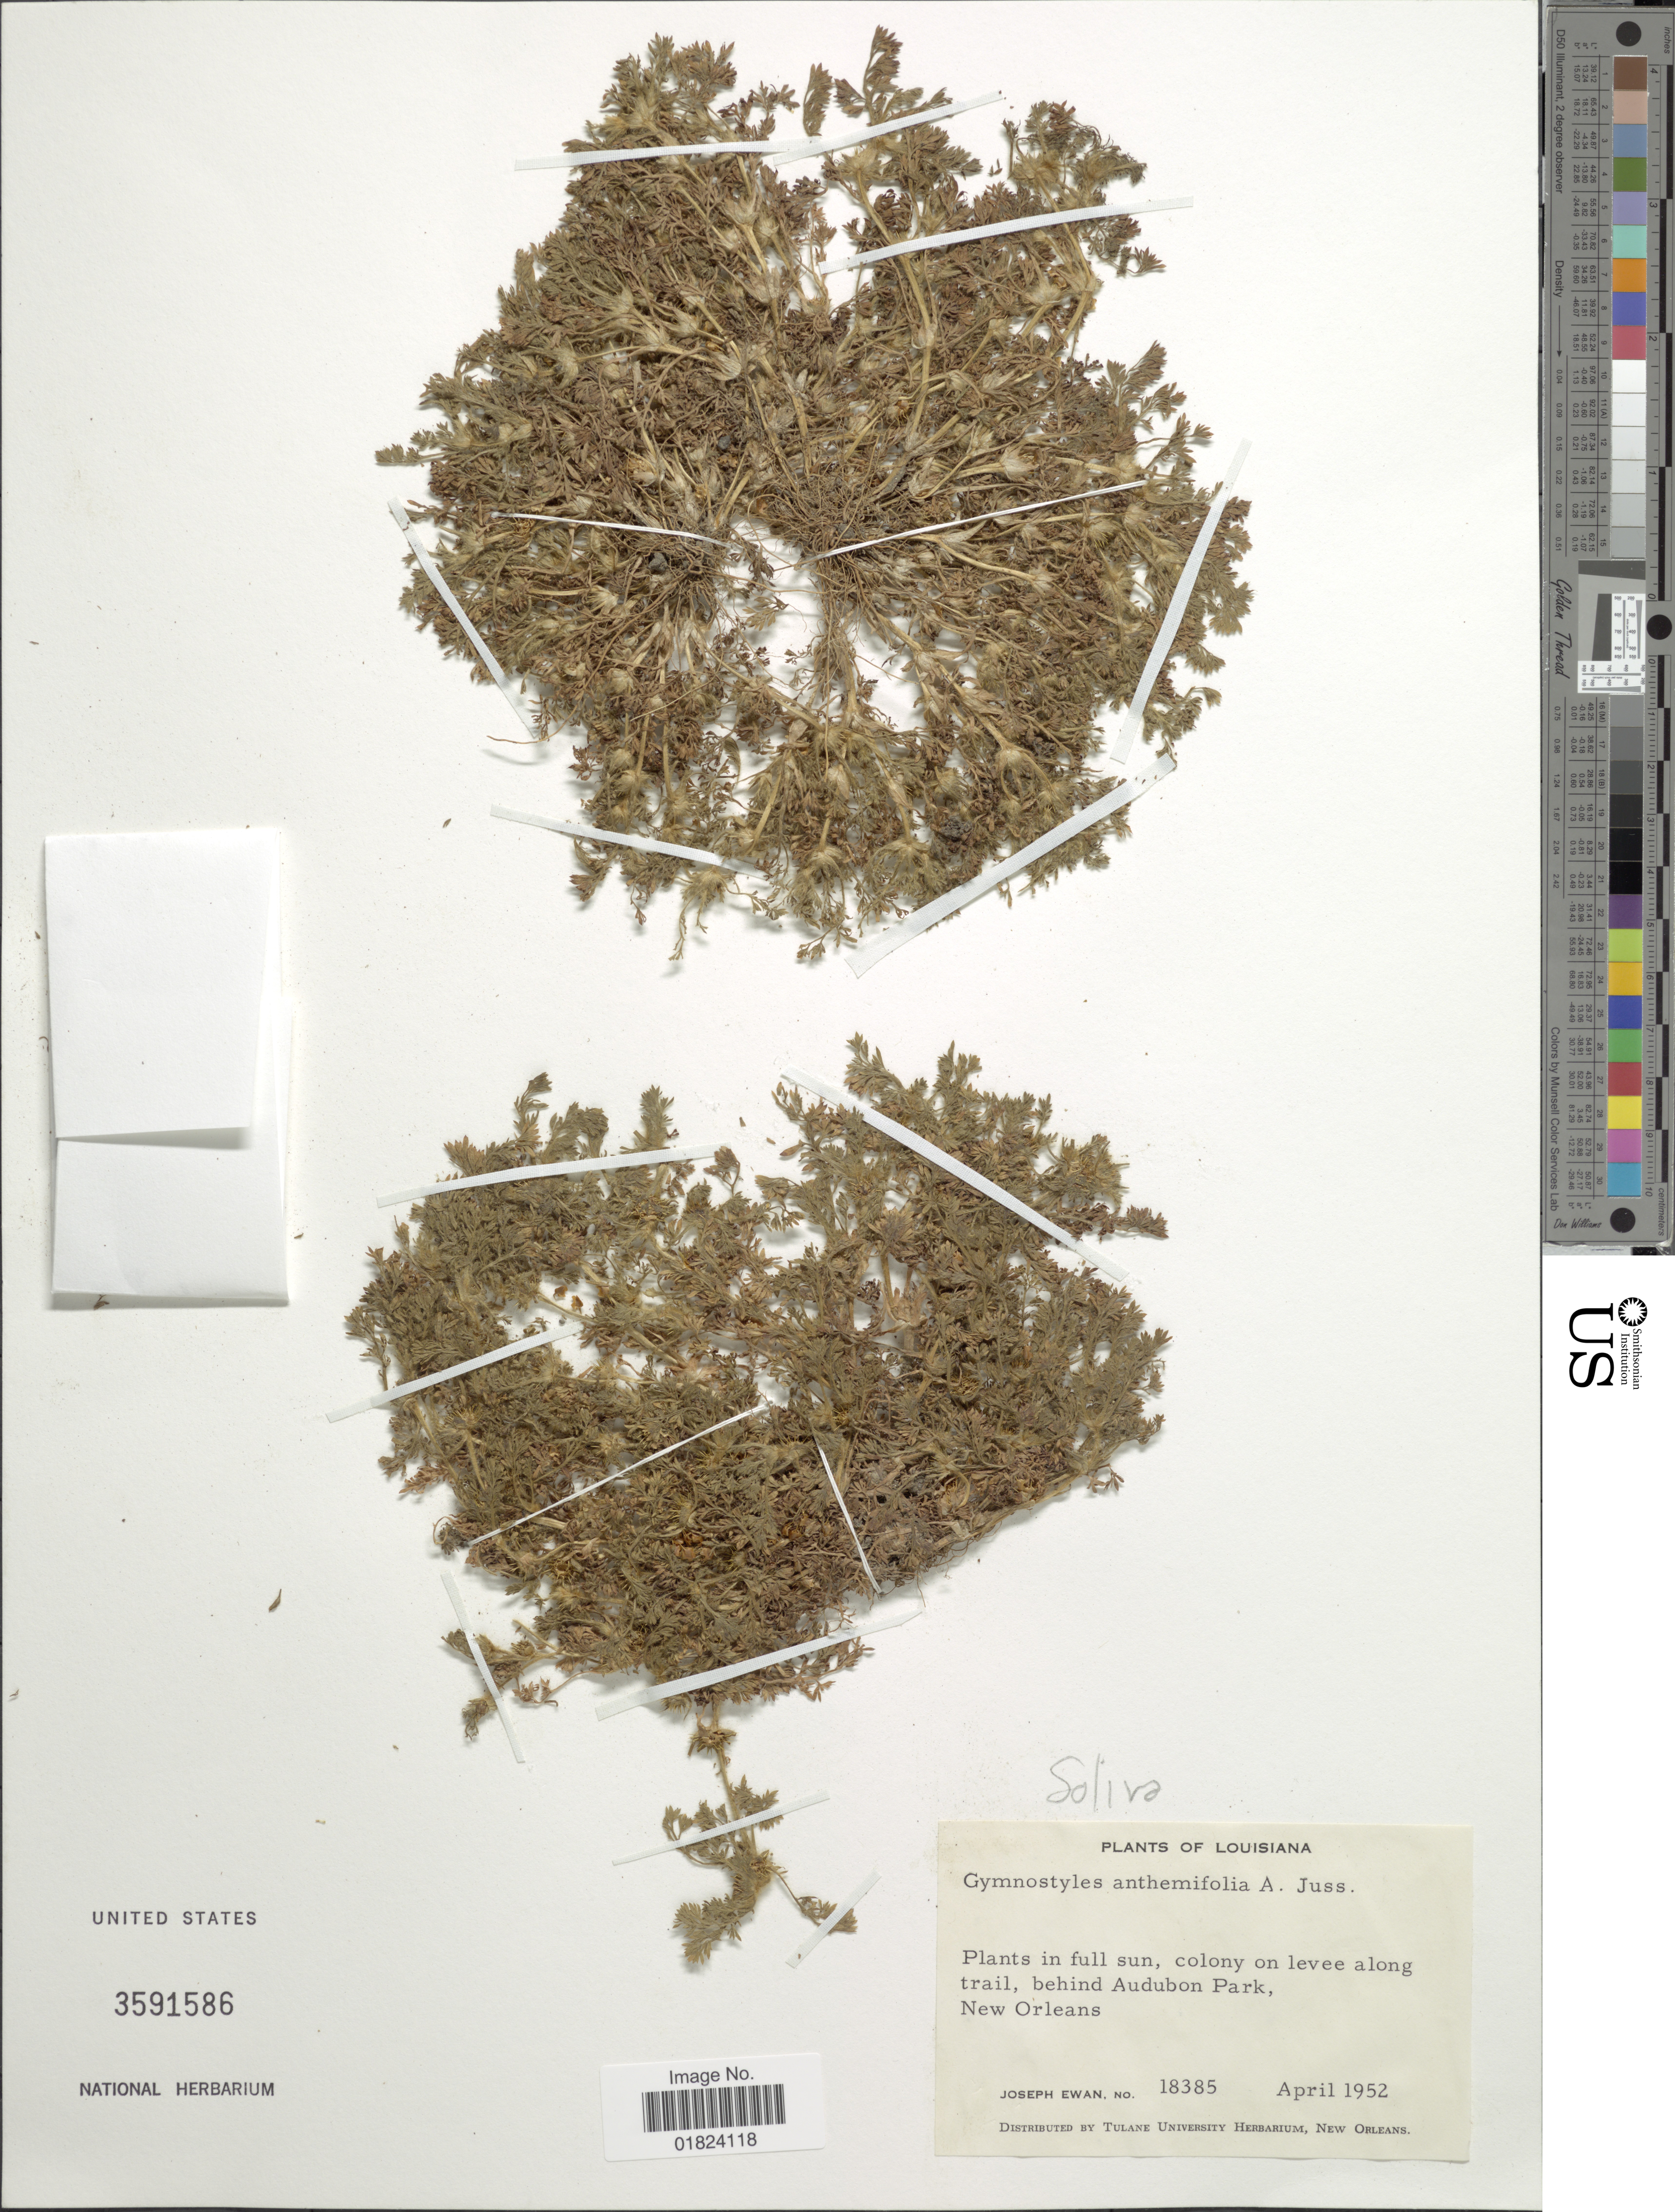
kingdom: Plantae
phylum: Tracheophyta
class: Magnoliopsida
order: Asterales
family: Asteraceae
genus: Soliva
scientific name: Soliva anthemifolia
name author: (Juss.) Sweet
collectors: J. A. Ewan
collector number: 18385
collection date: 1952-04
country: United States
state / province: Louisiana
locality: On levee along trail, behind Audubon Park, New Orleans.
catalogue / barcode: US 3591586